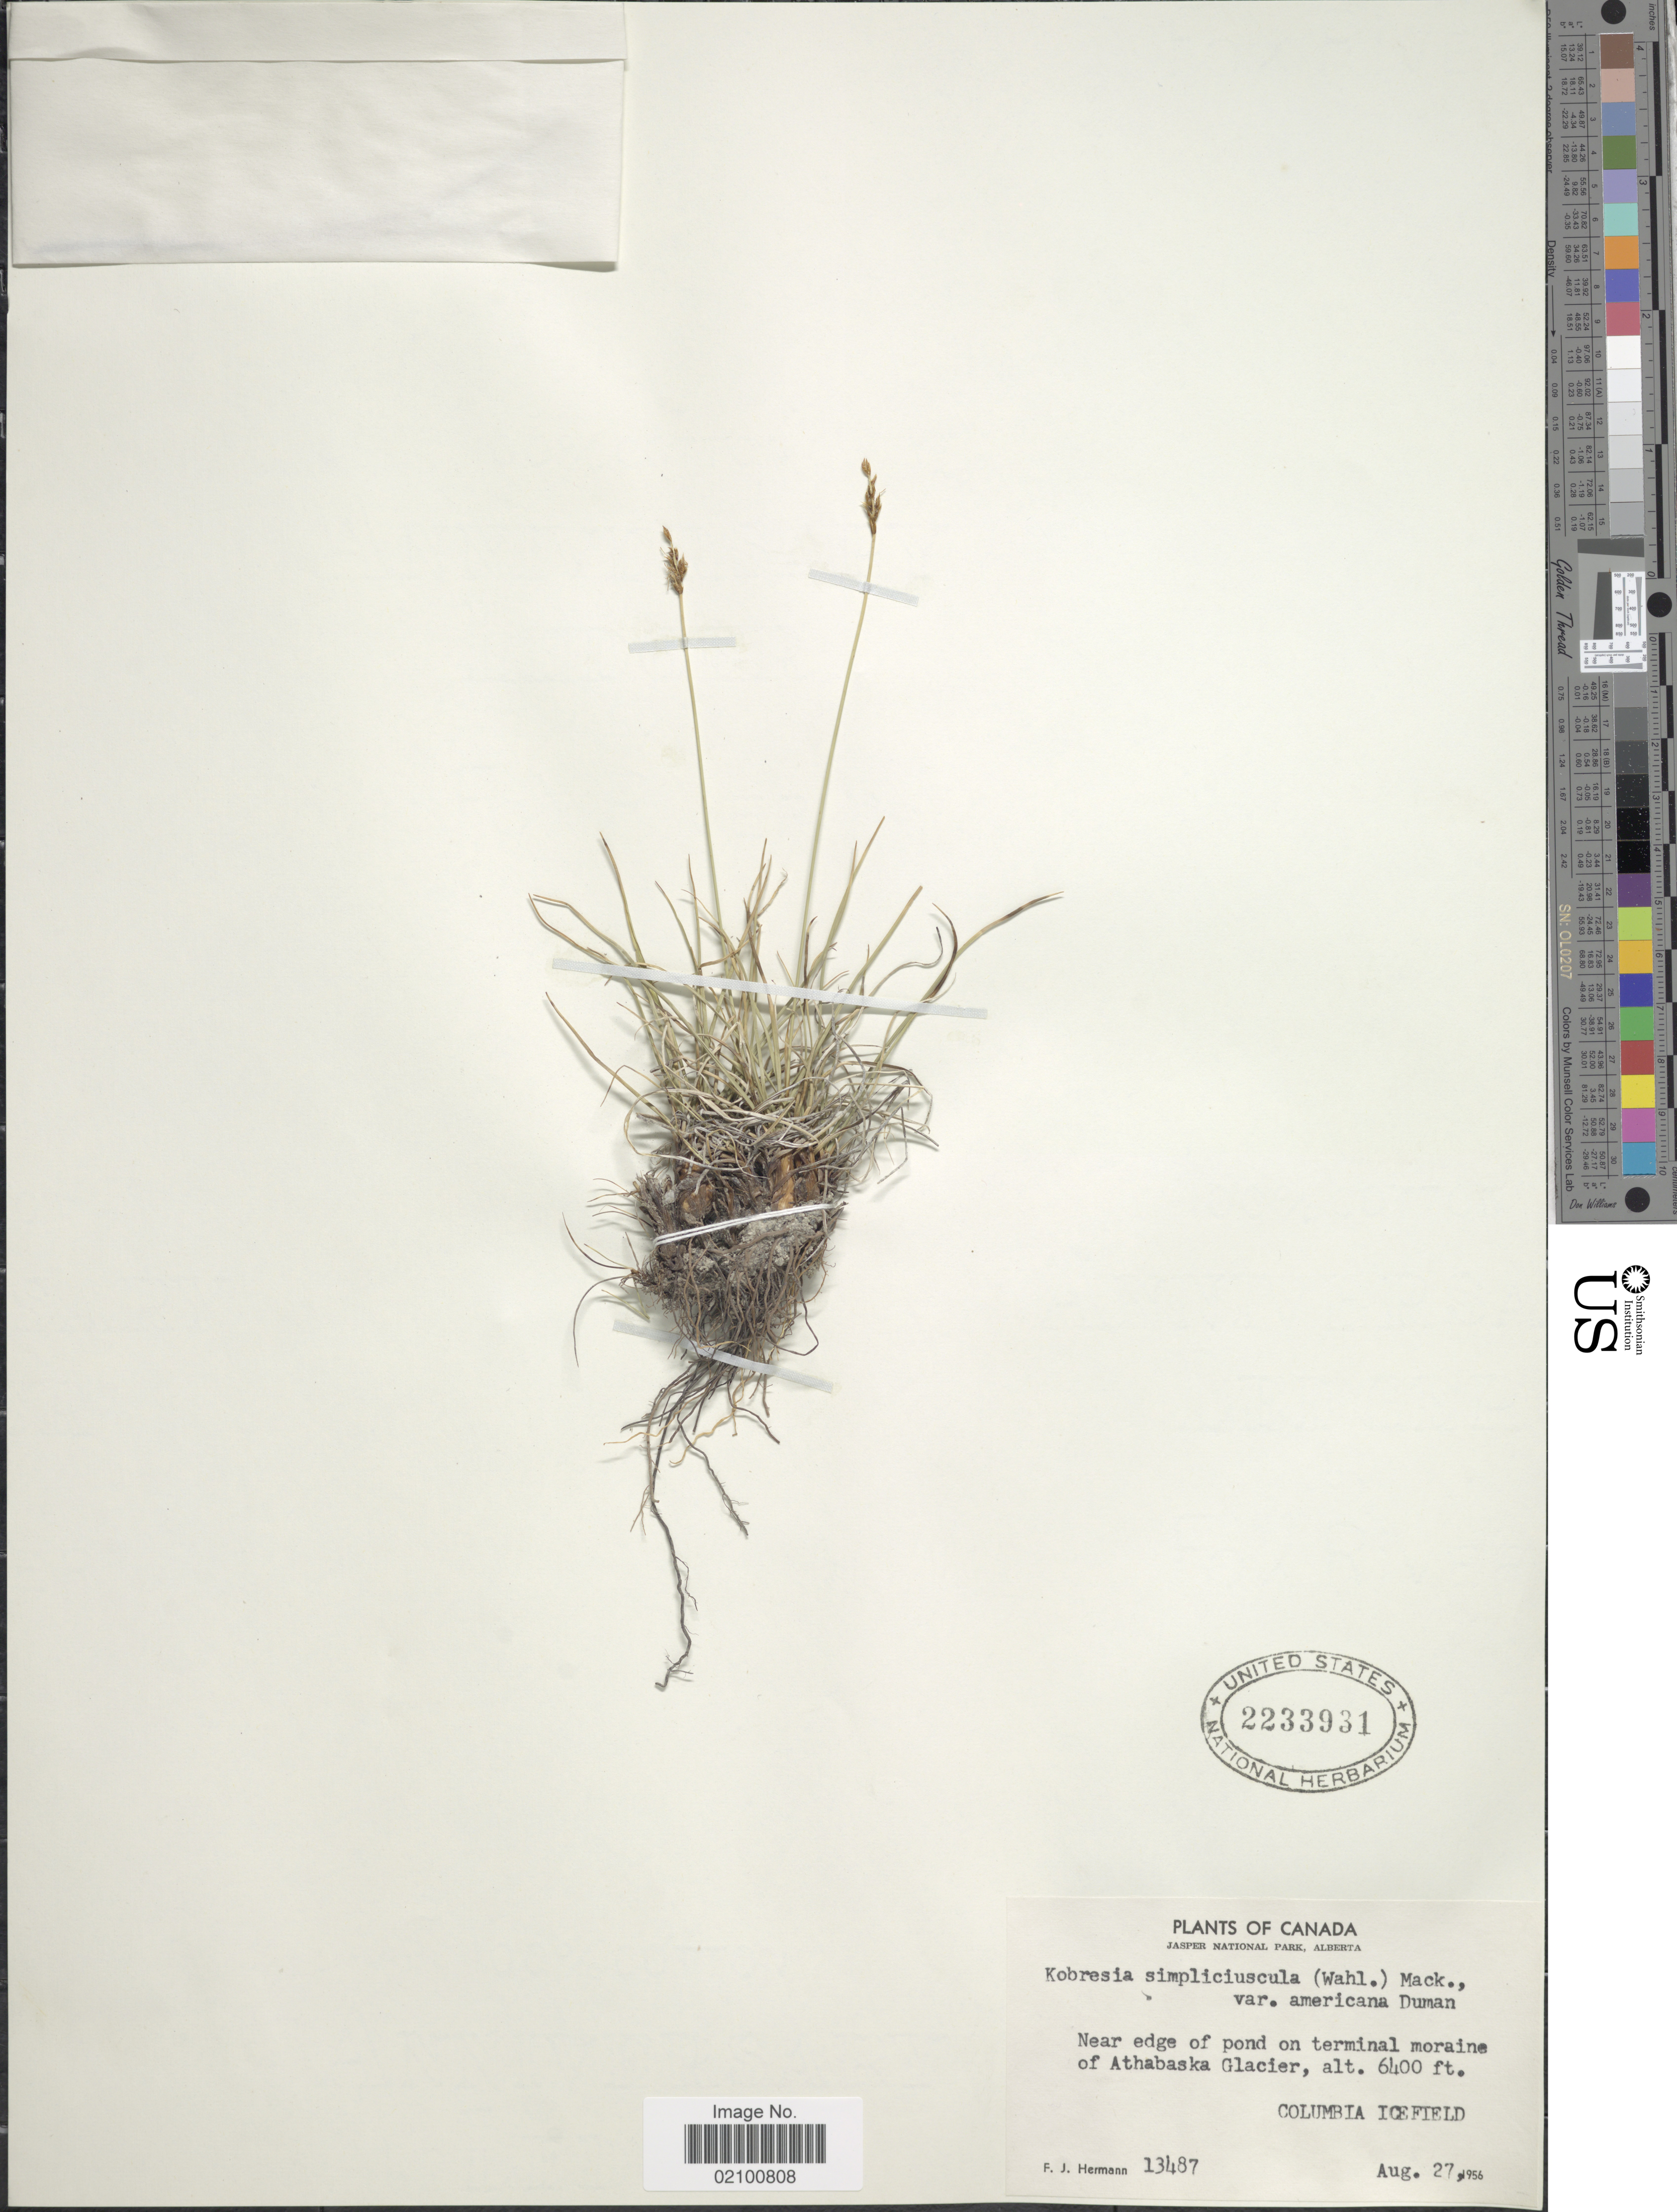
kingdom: Plantae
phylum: Tracheophyta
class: Liliopsida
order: Poales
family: Cyperaceae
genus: Carex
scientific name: Carex simpliciuscula subsp. simpliciuscula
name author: Wahlenb.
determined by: Strong, M. T., (US), Smithsonian Institution - National Museum of Natural History (UNITED STATES)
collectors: F. J. Hermann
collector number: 13487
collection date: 1956-08-27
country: Canada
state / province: Alberta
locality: Jasper National Park, Athabaska Glacier, Columbia Icefield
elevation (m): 1951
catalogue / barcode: US 2233931